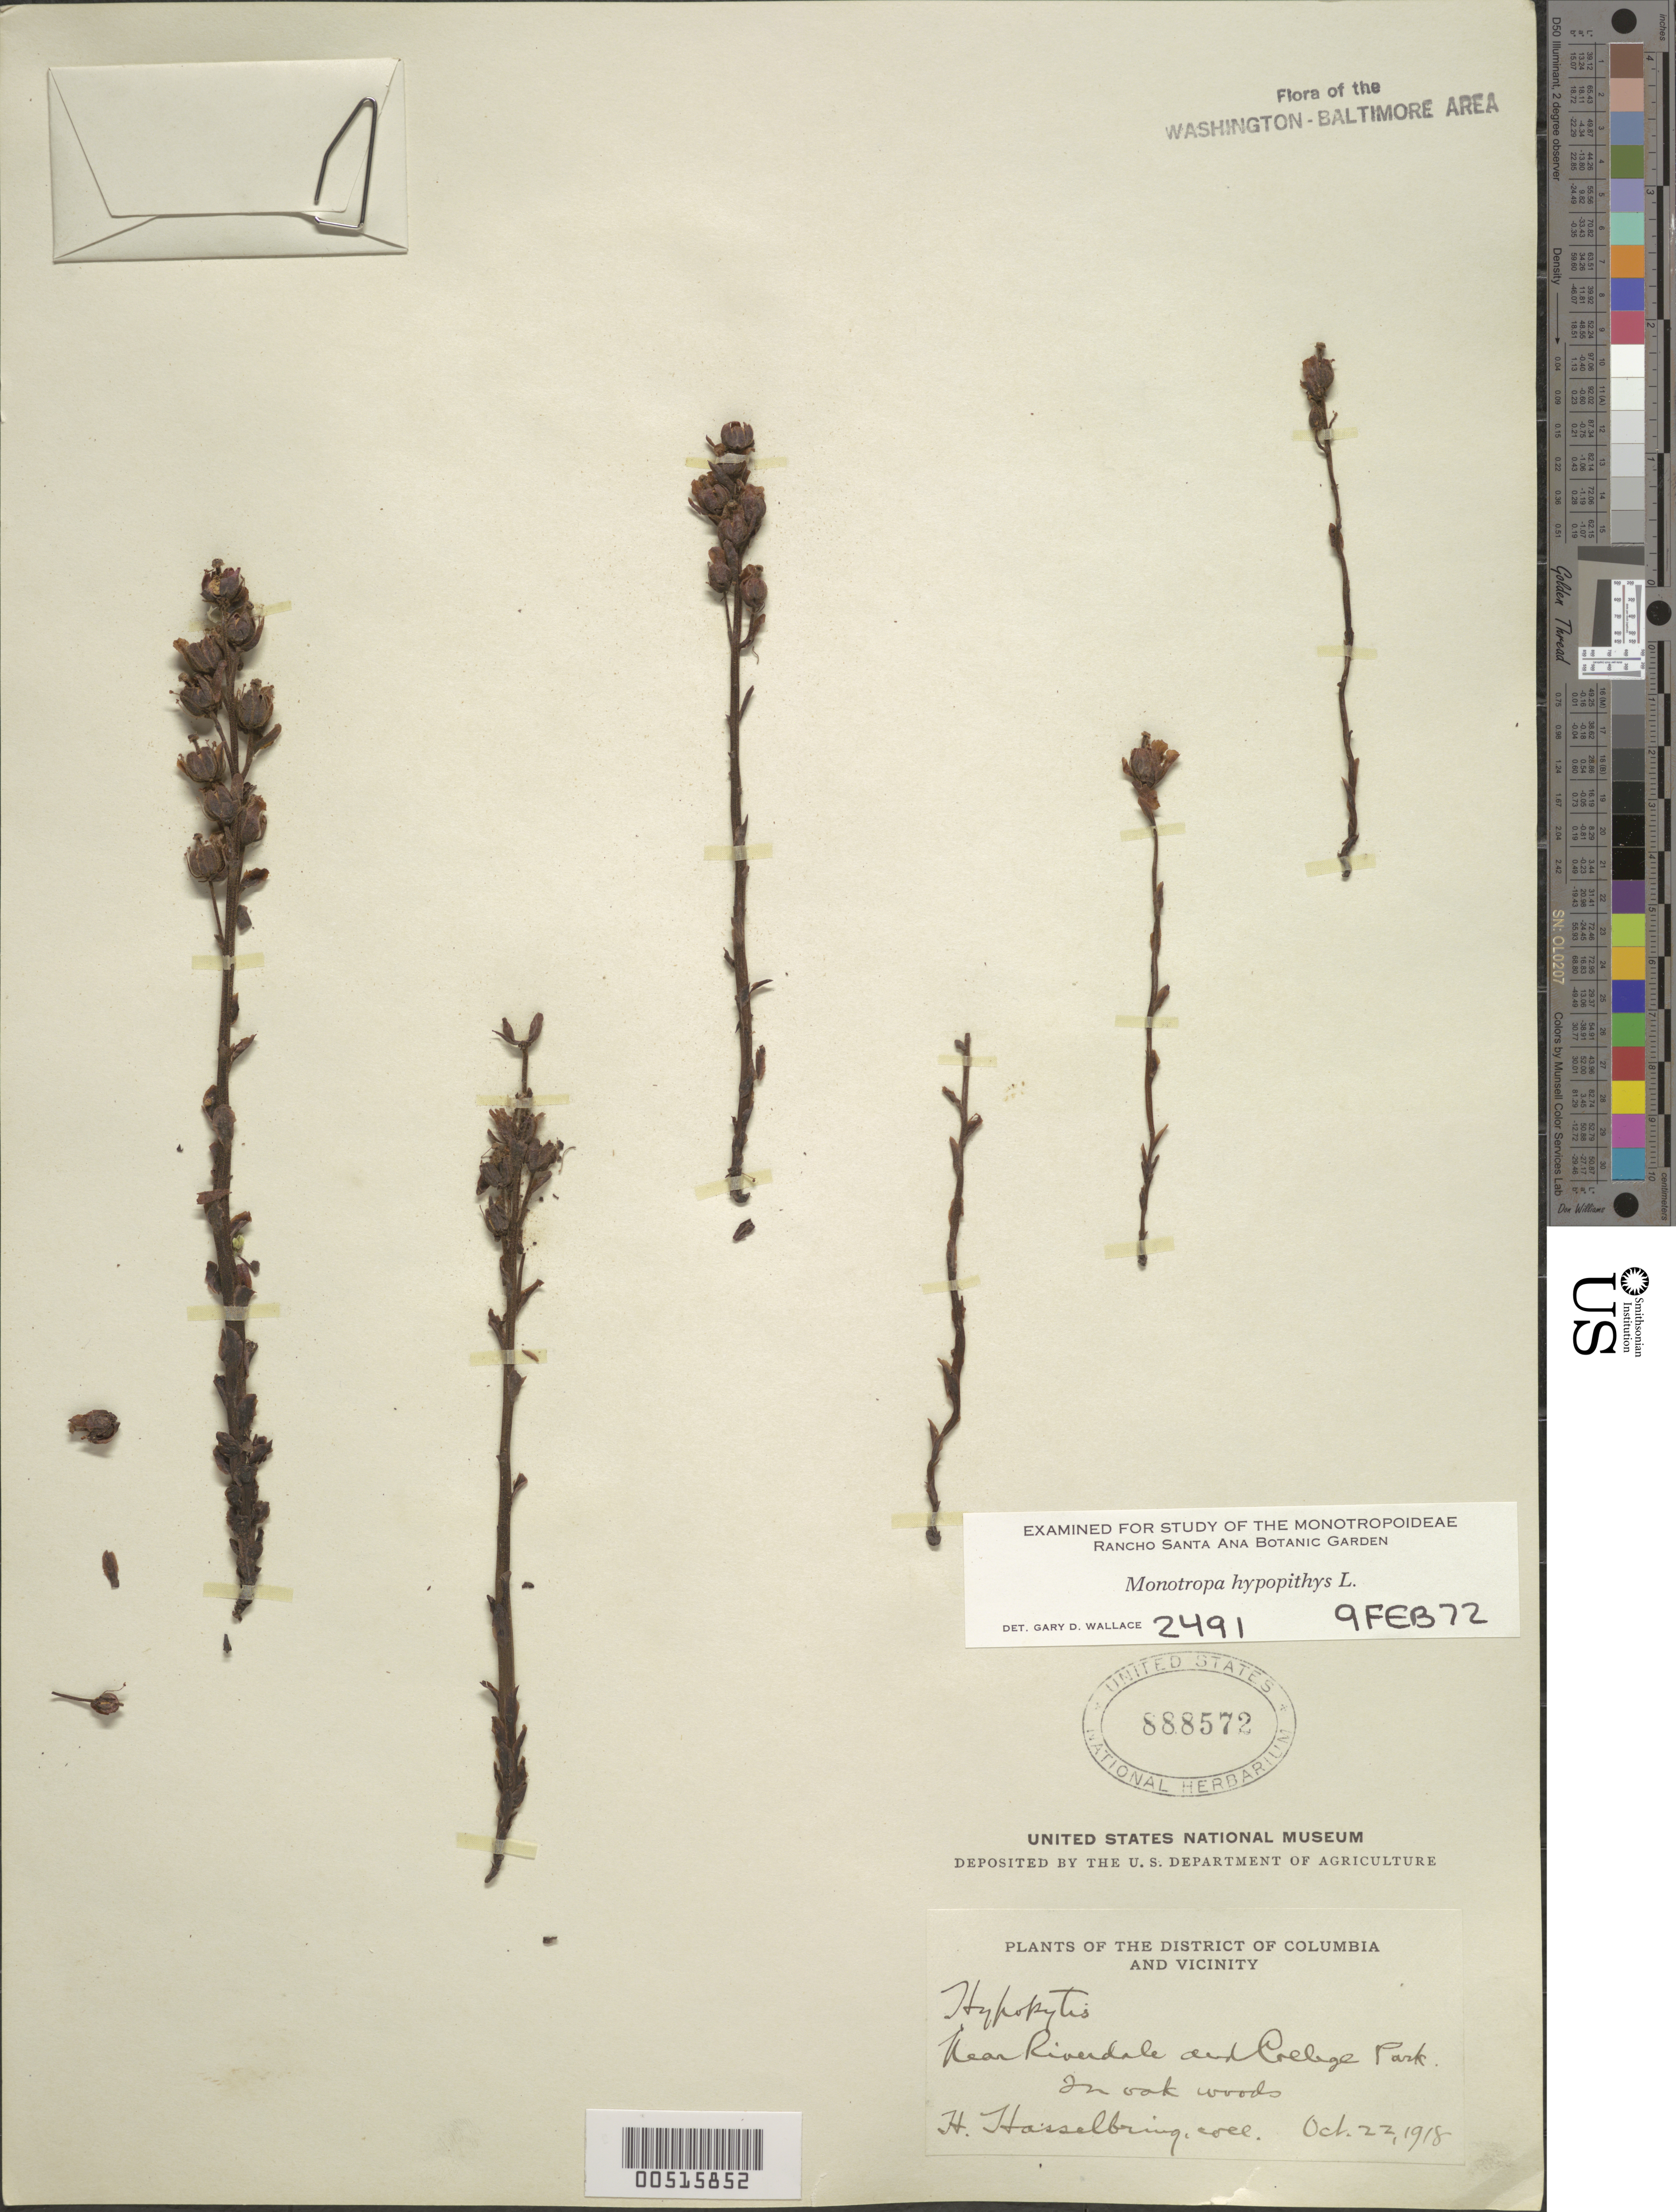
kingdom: Plantae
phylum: Tracheophyta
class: Magnoliopsida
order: Ericales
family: Ericaceae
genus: Hypopitys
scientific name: Hypopitys monotropa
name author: Crantz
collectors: H. Hasselbring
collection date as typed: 22 Oct 1918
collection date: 1918-10-22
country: United States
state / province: Maryland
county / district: Prince George's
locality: Near Riverdale and College Park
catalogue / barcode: US 888572